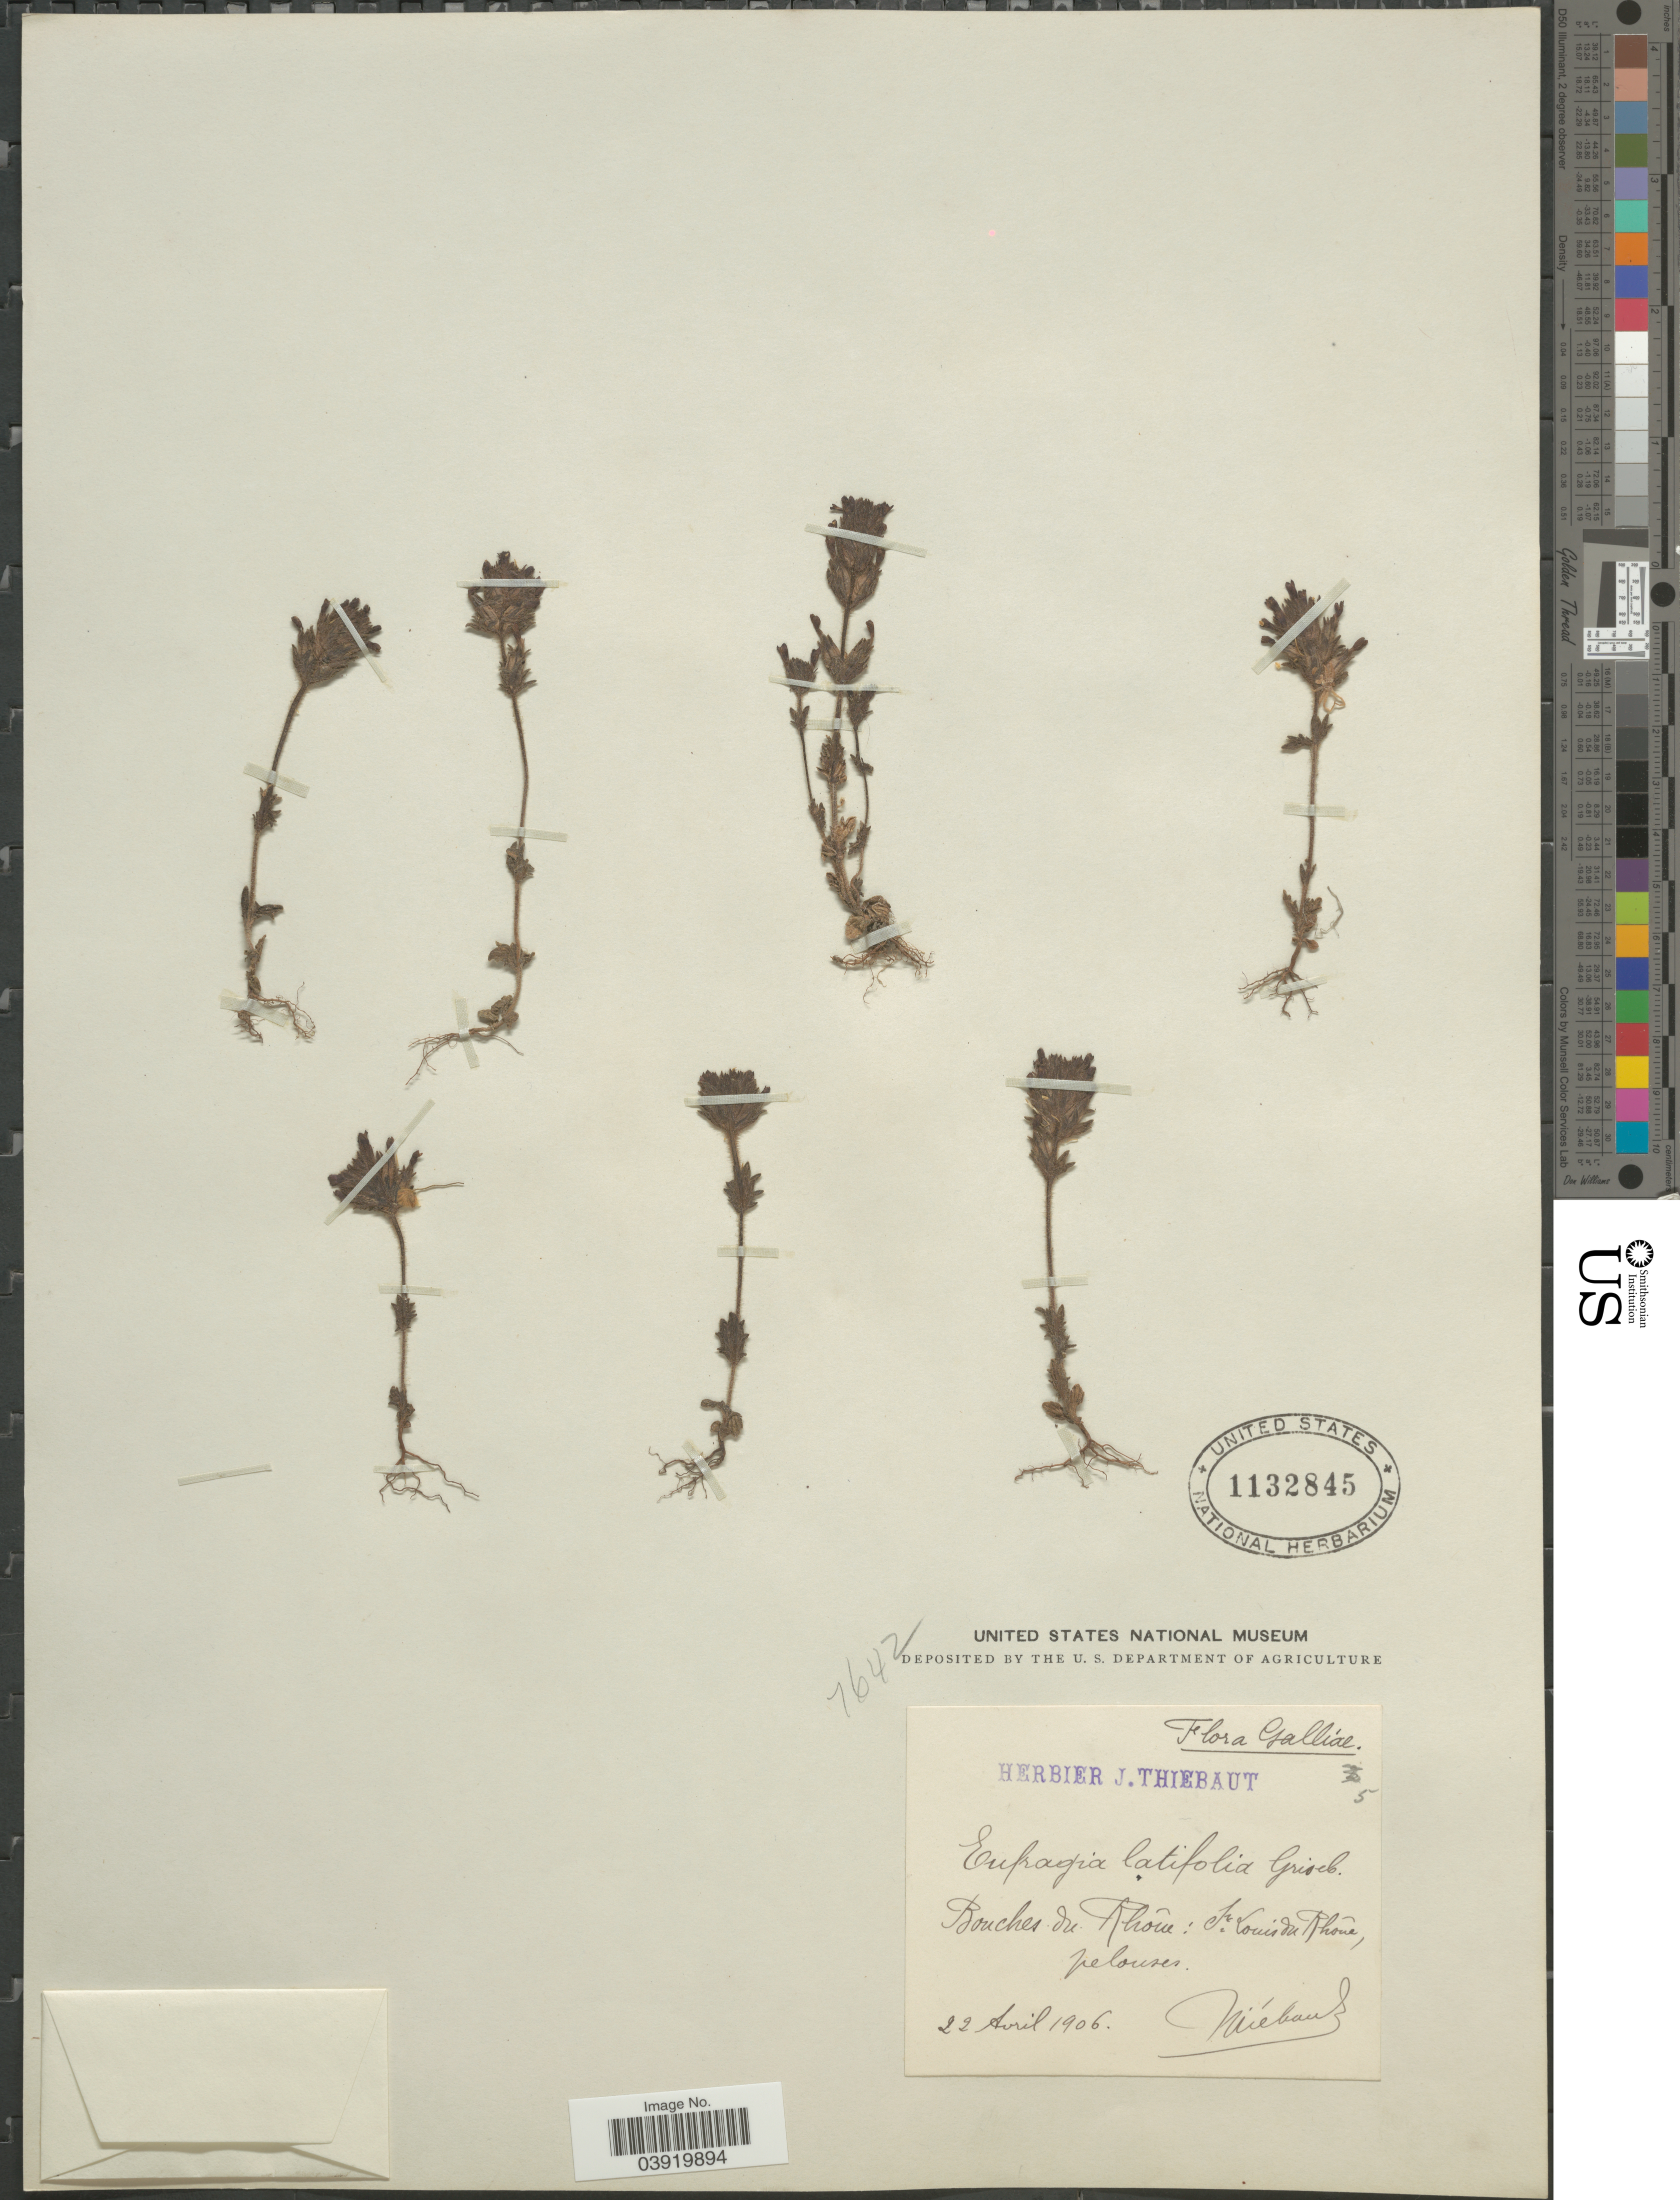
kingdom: Plantae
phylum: Tracheophyta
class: Magnoliopsida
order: Lamiales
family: Orobanchaceae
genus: Parentucellia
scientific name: Parentucellia latifolia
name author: (L.) Caruel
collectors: -. Thiebaut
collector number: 5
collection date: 1906-04-22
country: France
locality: Galliae. Bouches du Rhône: St. Louis du Rhône.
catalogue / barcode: US 1132845